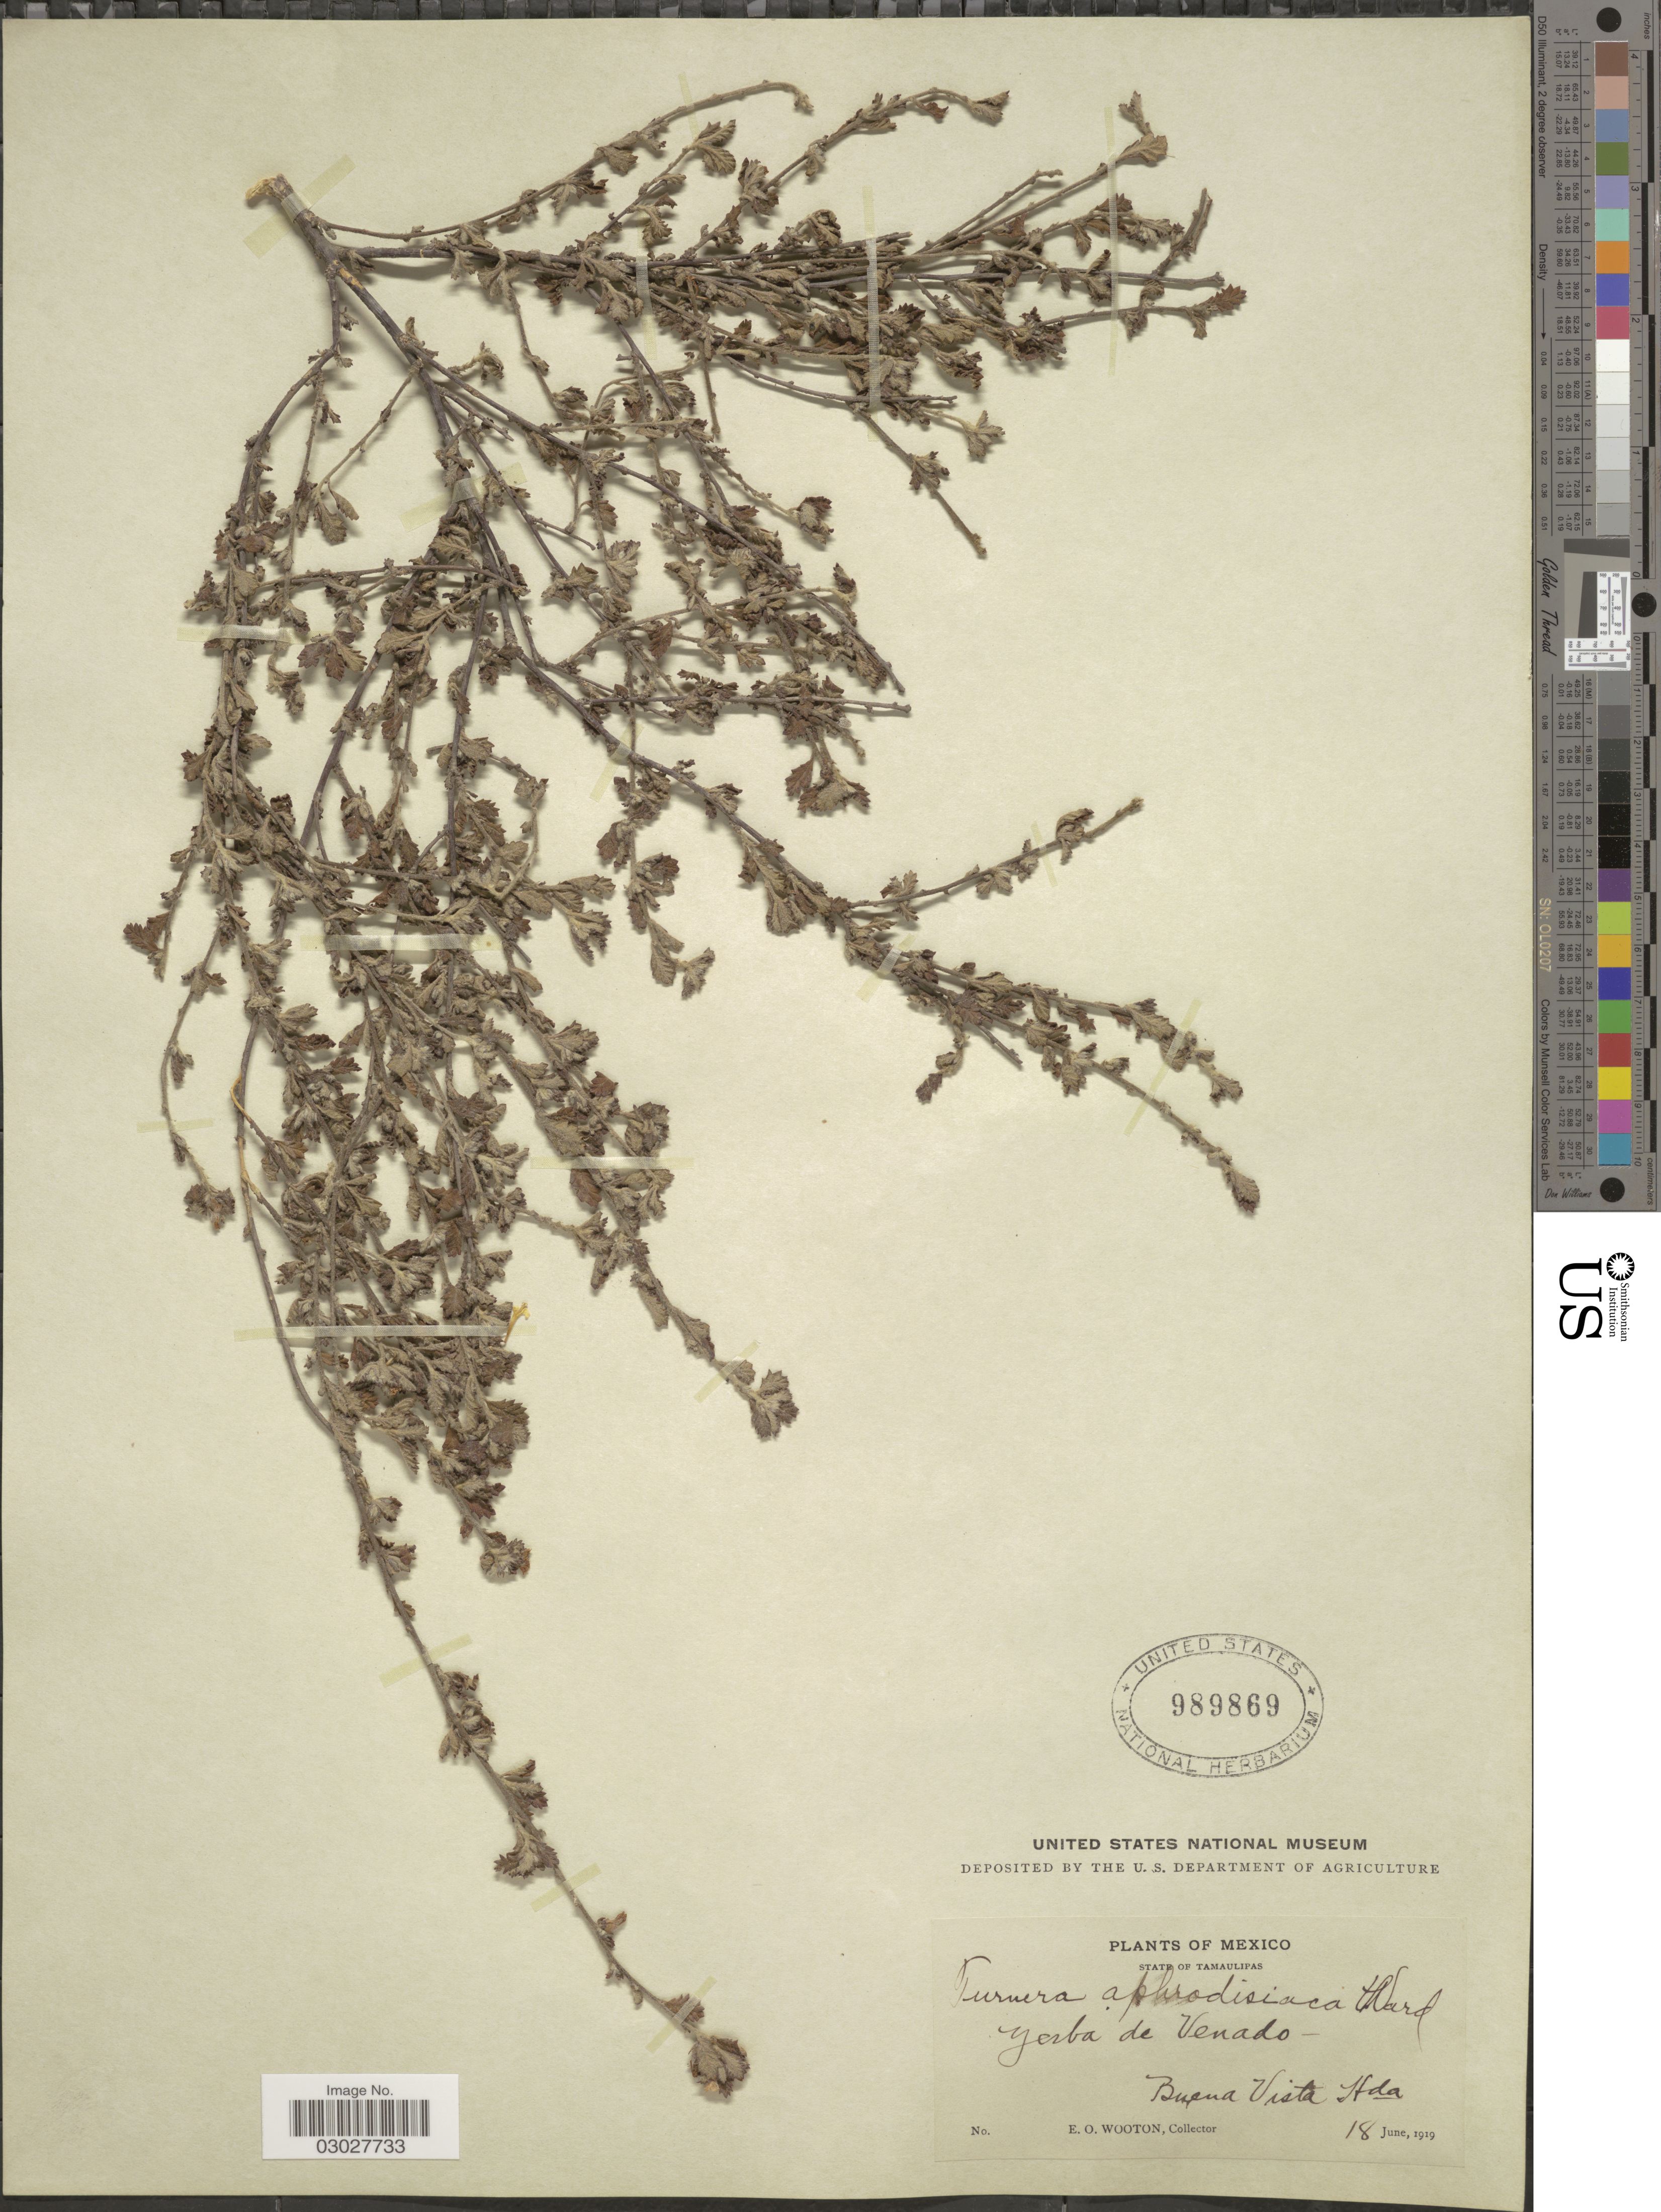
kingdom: Plantae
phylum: Tracheophyta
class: Magnoliopsida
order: Malpighiales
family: Turneraceae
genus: Turnera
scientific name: Turnera diffusa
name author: Willd. ex Schult.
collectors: E. O. Wooton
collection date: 1919-06-18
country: Mexico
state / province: Tamaulipas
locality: Buena Vista Hda.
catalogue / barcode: US 989869